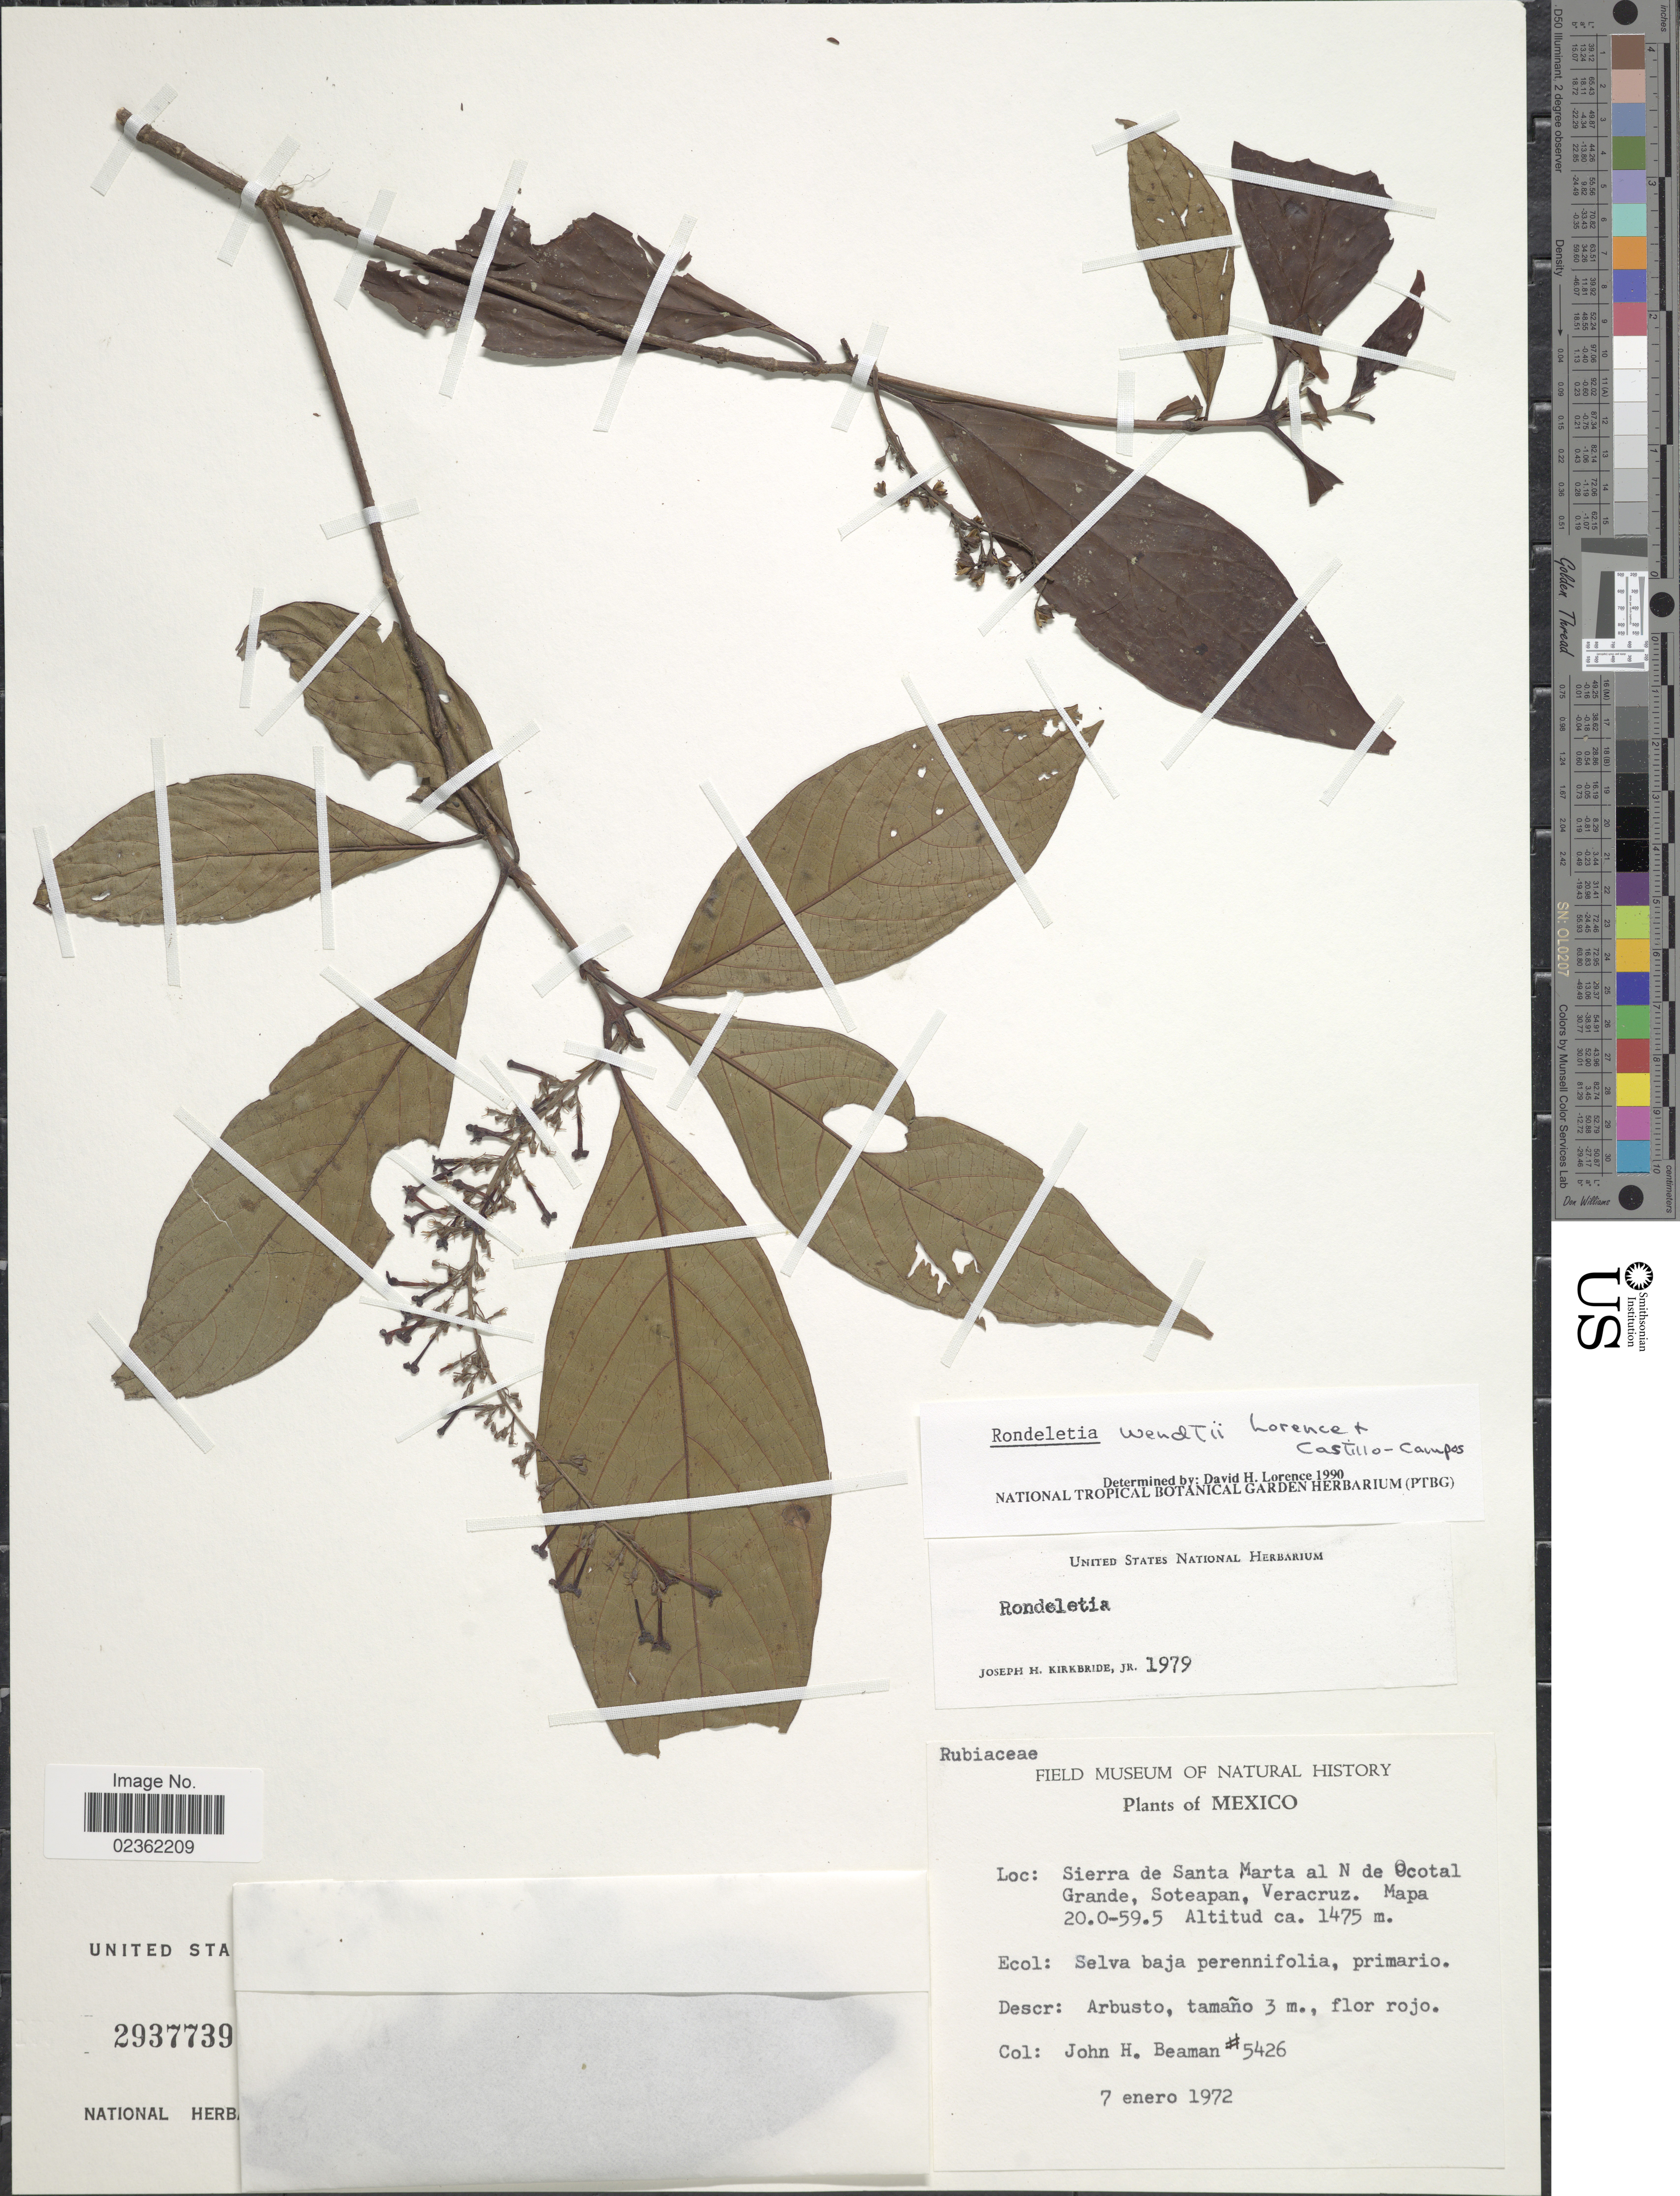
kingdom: Plantae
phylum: Tracheophyta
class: Magnoliopsida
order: Gentianales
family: Rubiaceae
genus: Rondeletia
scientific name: Rondeletia wendtii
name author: Lorence & Cast.-Campos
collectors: J. H. Beaman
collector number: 5426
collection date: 1972-01-07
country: Mexico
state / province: Veracruz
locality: Sierra de Santa Marta al N de Ocotal Grande, Soteapan, Veracruz, Mapa 20.0-59.5.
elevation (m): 1475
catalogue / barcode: US 2937739